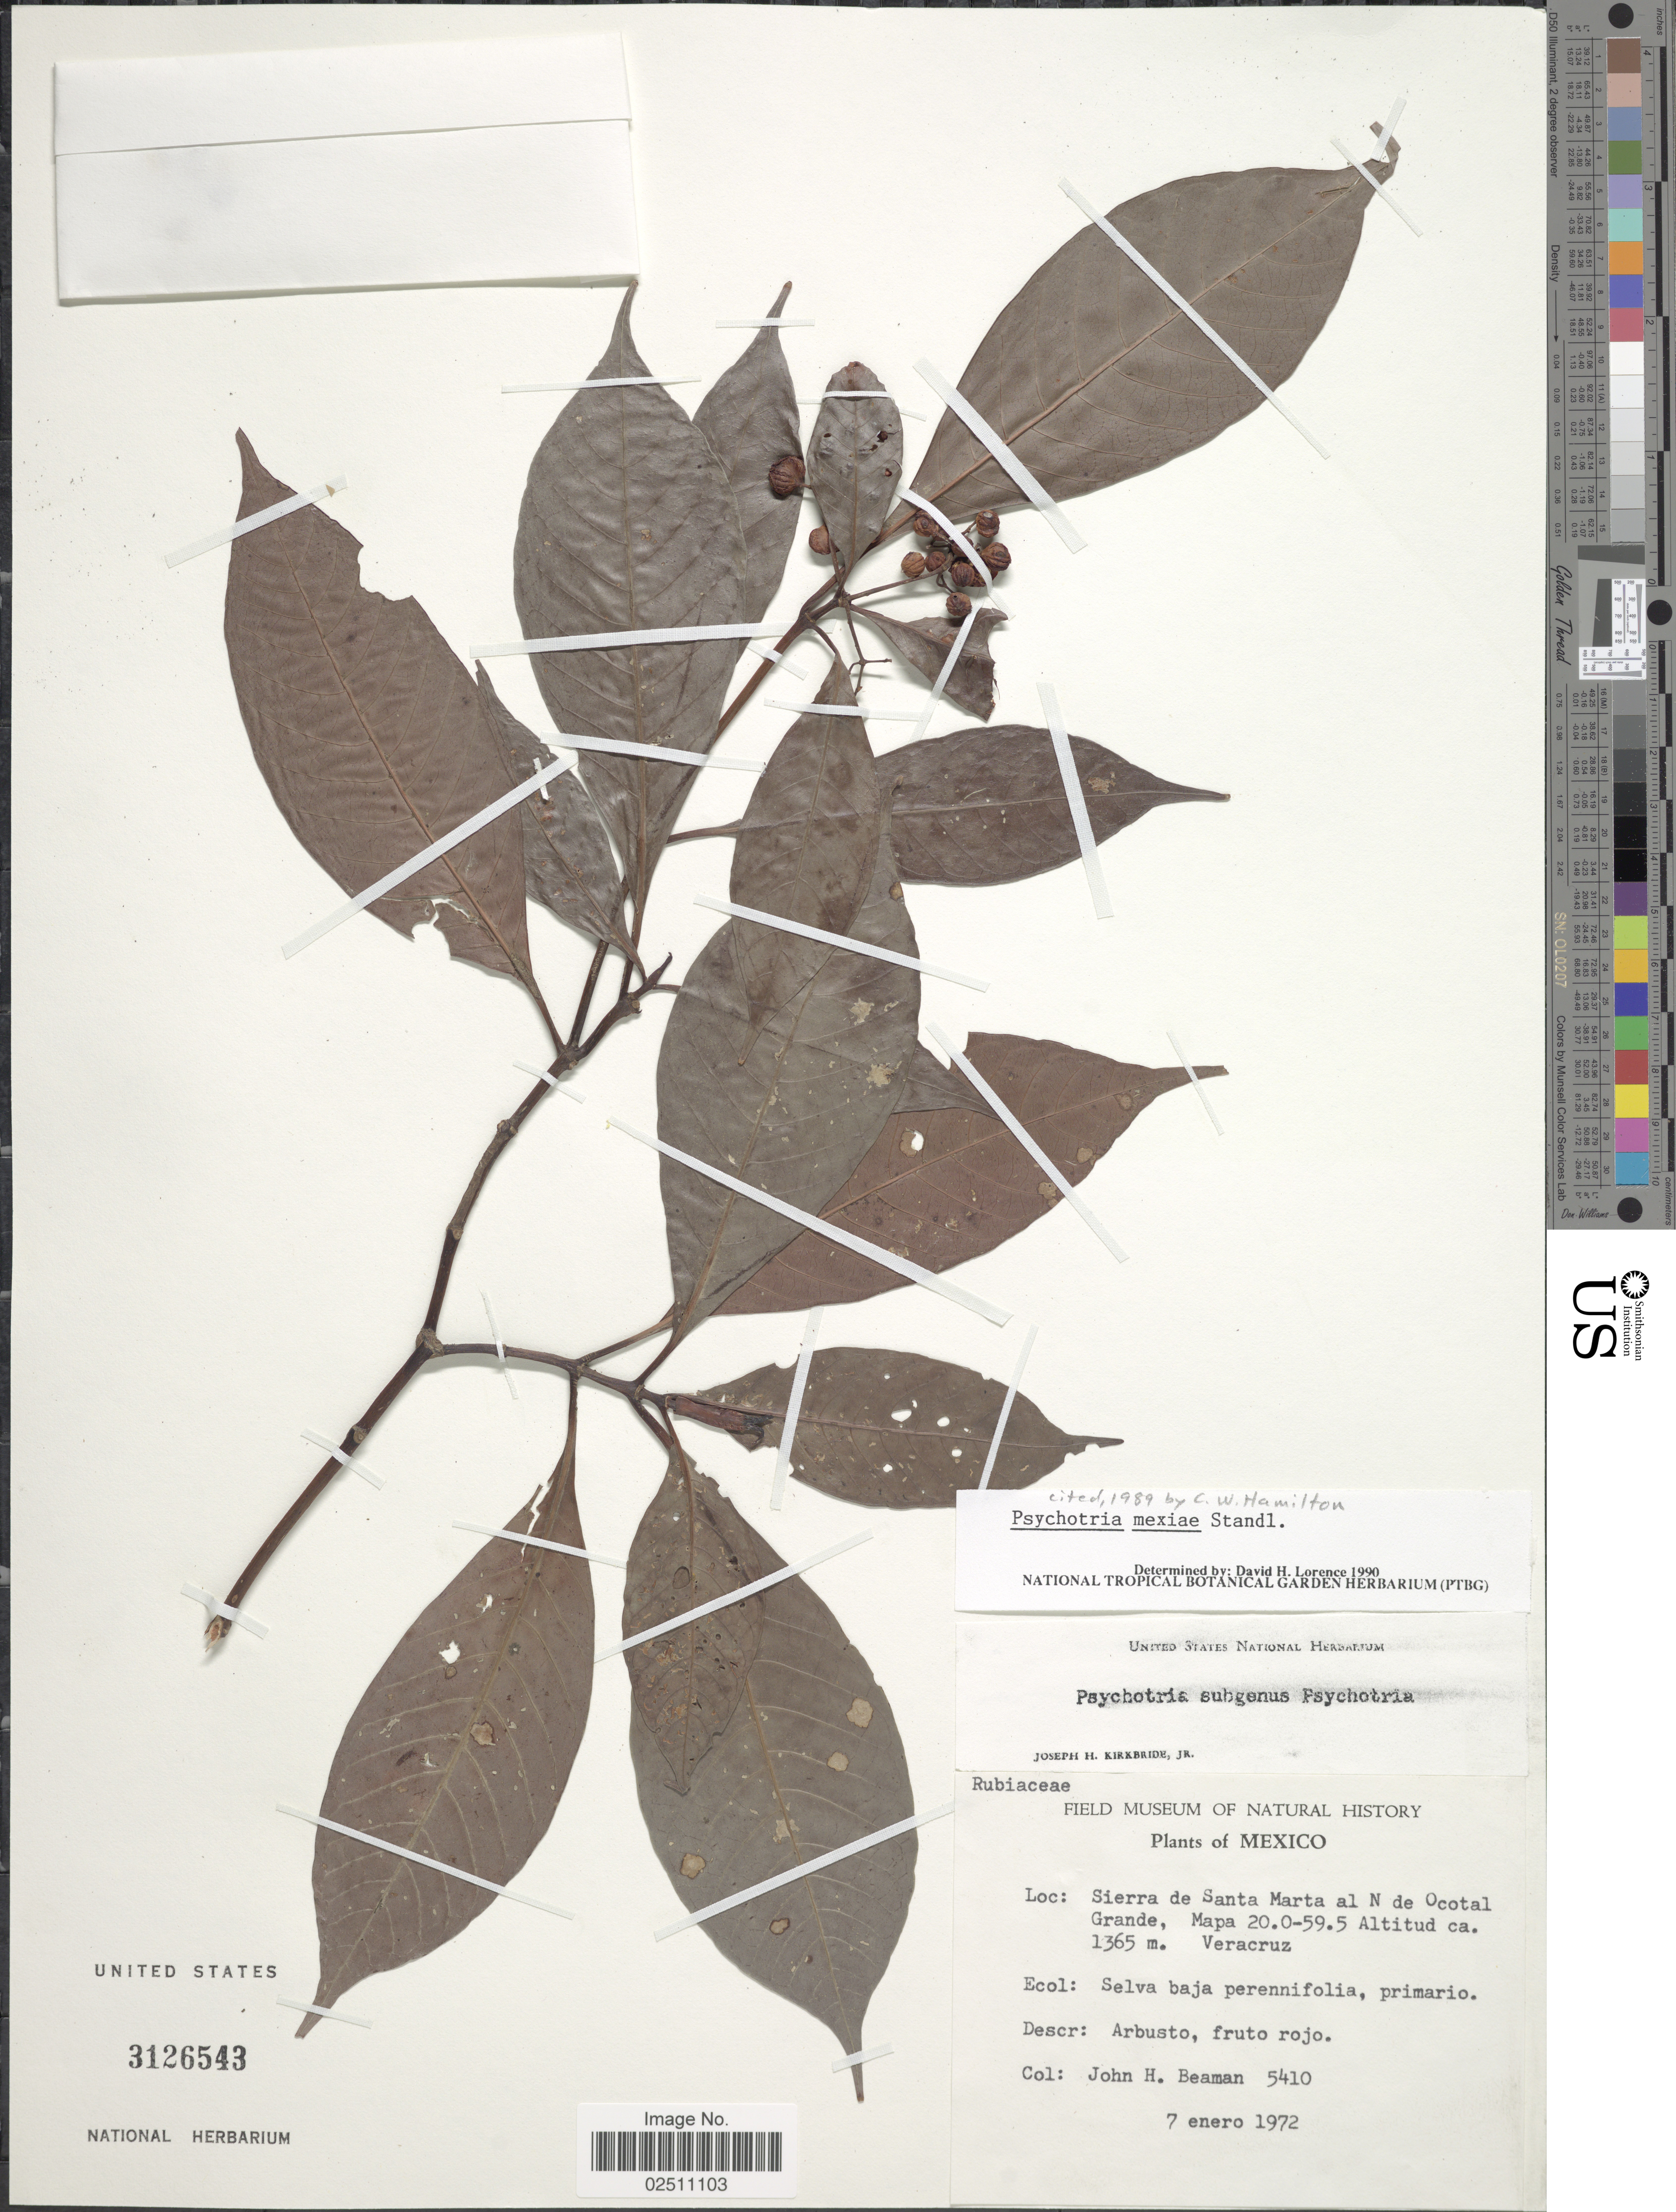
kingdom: Plantae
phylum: Tracheophyta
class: Magnoliopsida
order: Gentianales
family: Rubiaceae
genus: Psychotria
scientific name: Psychotria mexiae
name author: Standl.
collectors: J. H. Beaman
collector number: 5410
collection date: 1972-01-07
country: Mexico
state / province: Veracruz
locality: Sierra de Santa Marta al N de Ocotal Grande, Veracruz, Mapa 20.0-59.5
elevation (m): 1365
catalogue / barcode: US 3126543